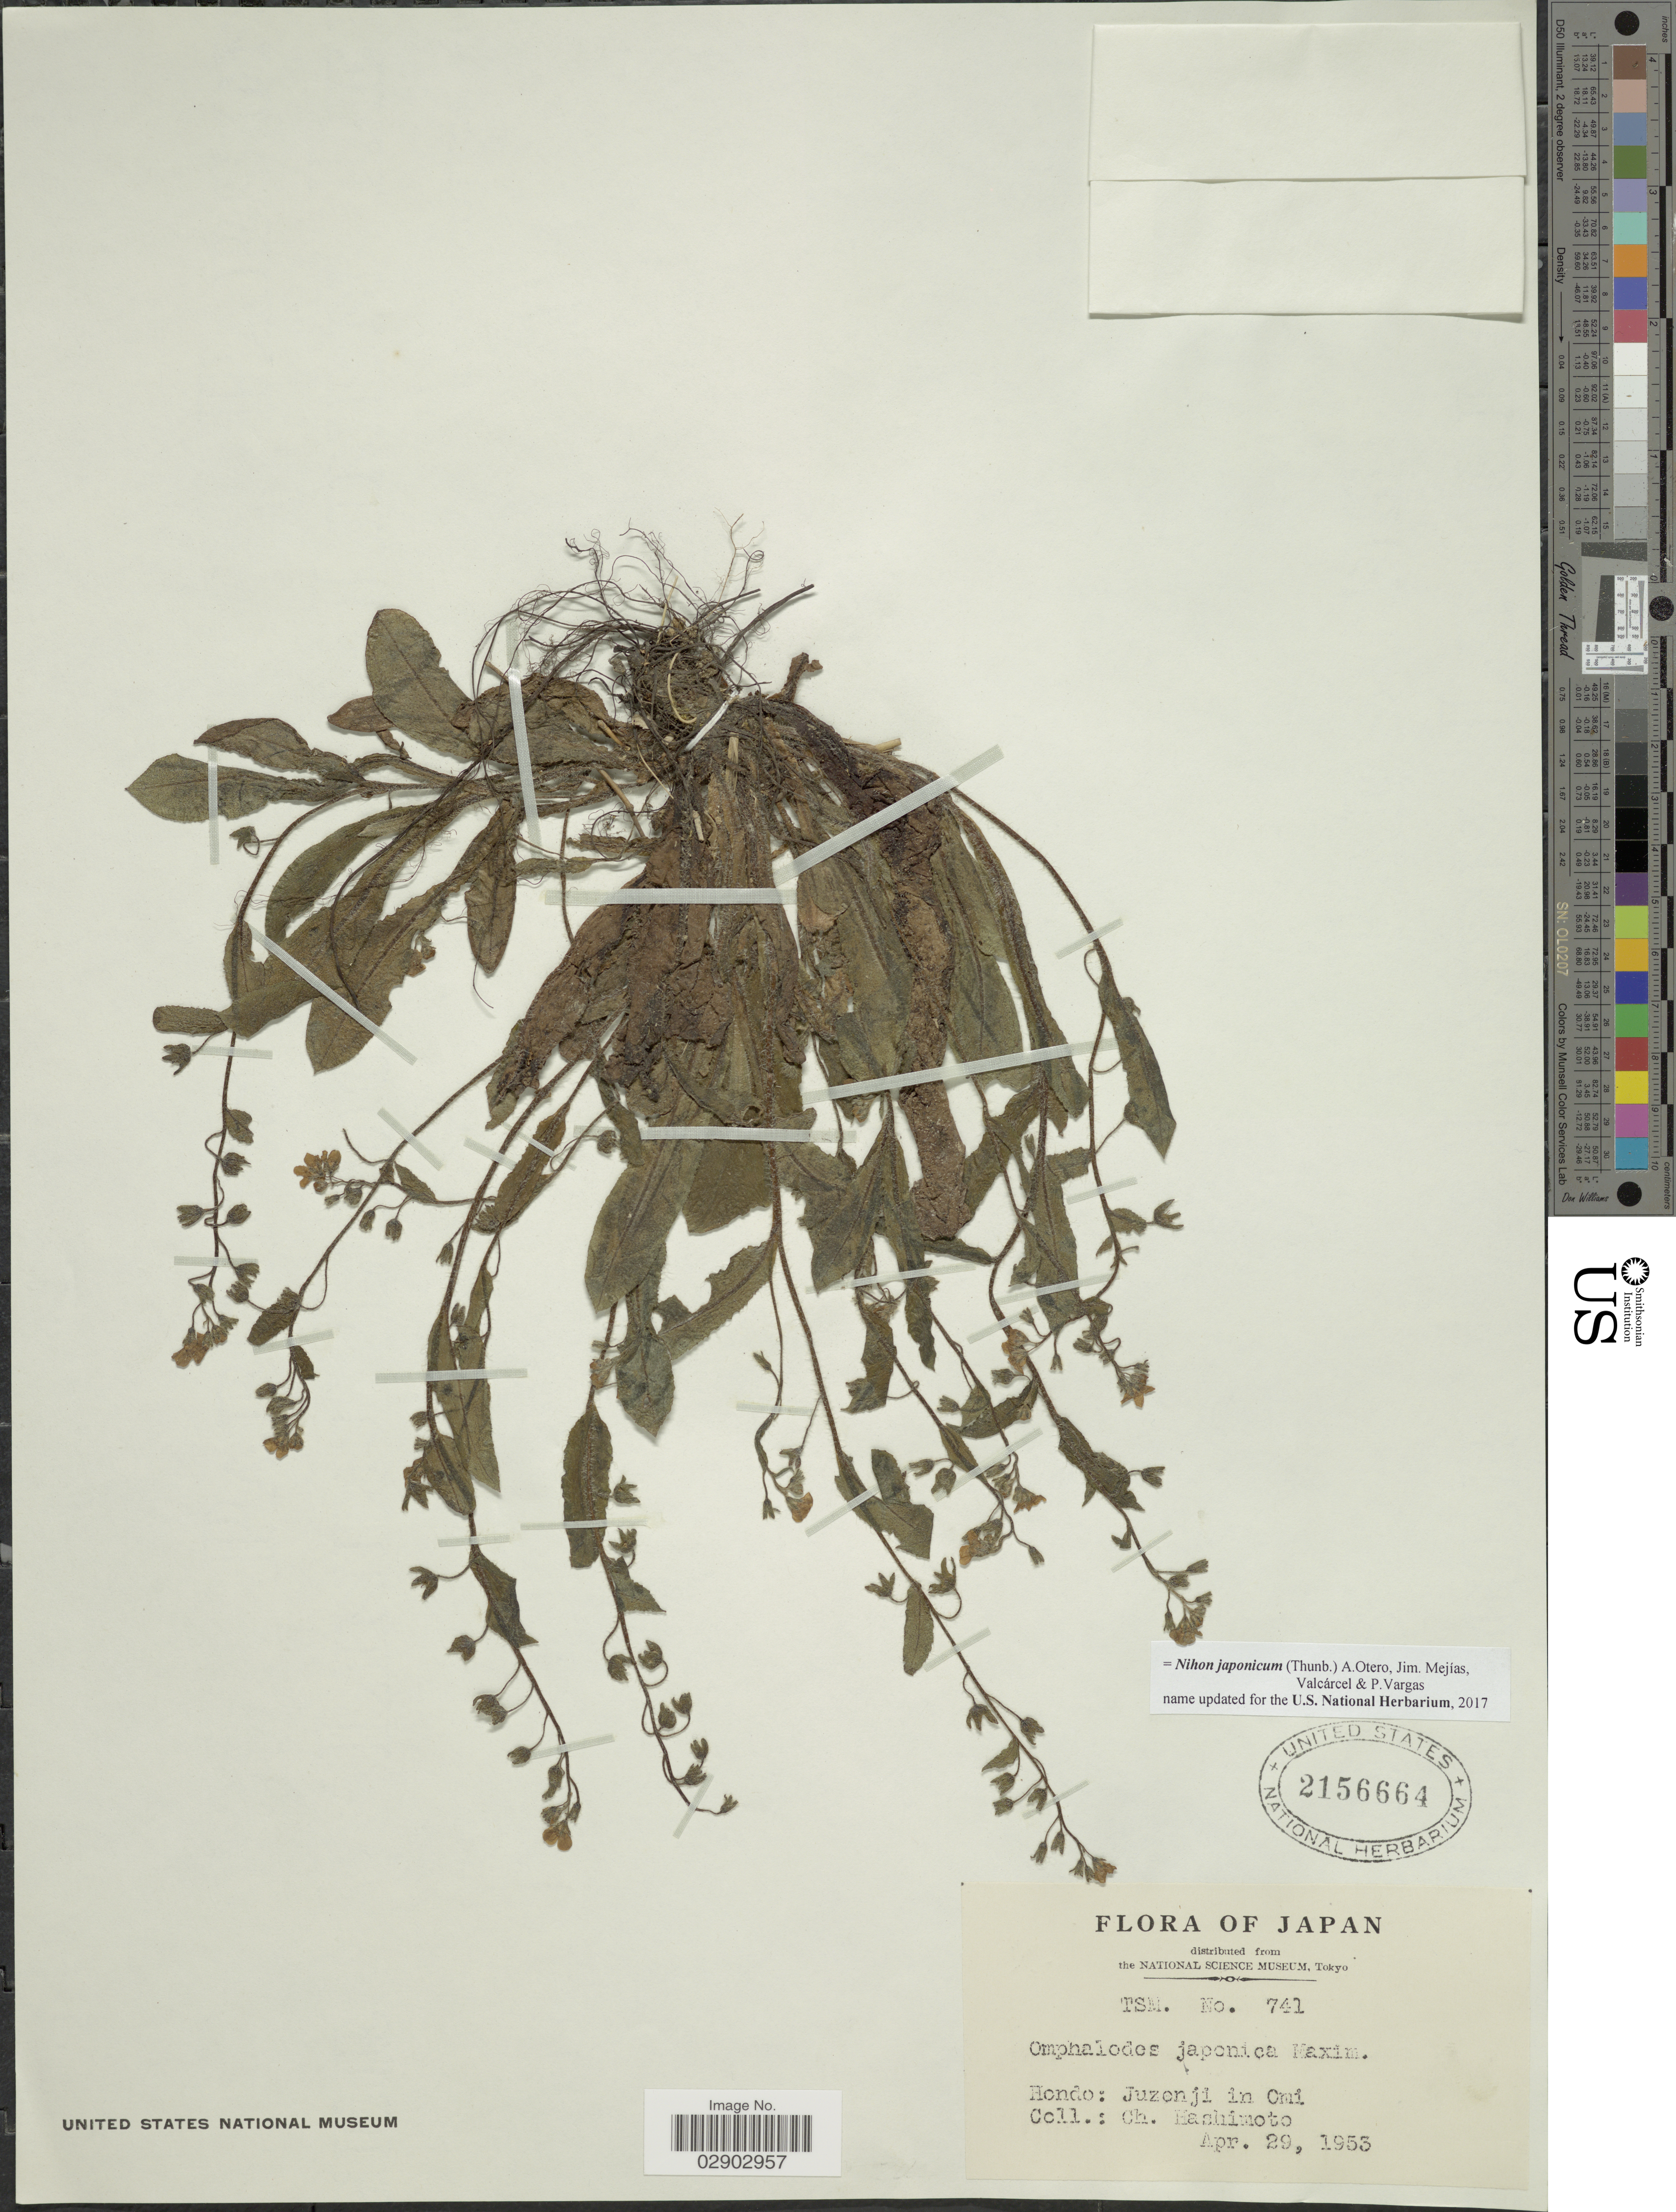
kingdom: Plantae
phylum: Tracheophyta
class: Magnoliopsida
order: Boraginales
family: Boraginaceae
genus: Nihon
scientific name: Nihon japonicum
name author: (Thunb.) A.Otero et al.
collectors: C. Hashimoto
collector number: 741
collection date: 1953-04-29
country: Japan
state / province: Siga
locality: Hondo: Juzenji in Omi.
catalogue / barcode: US 2156664